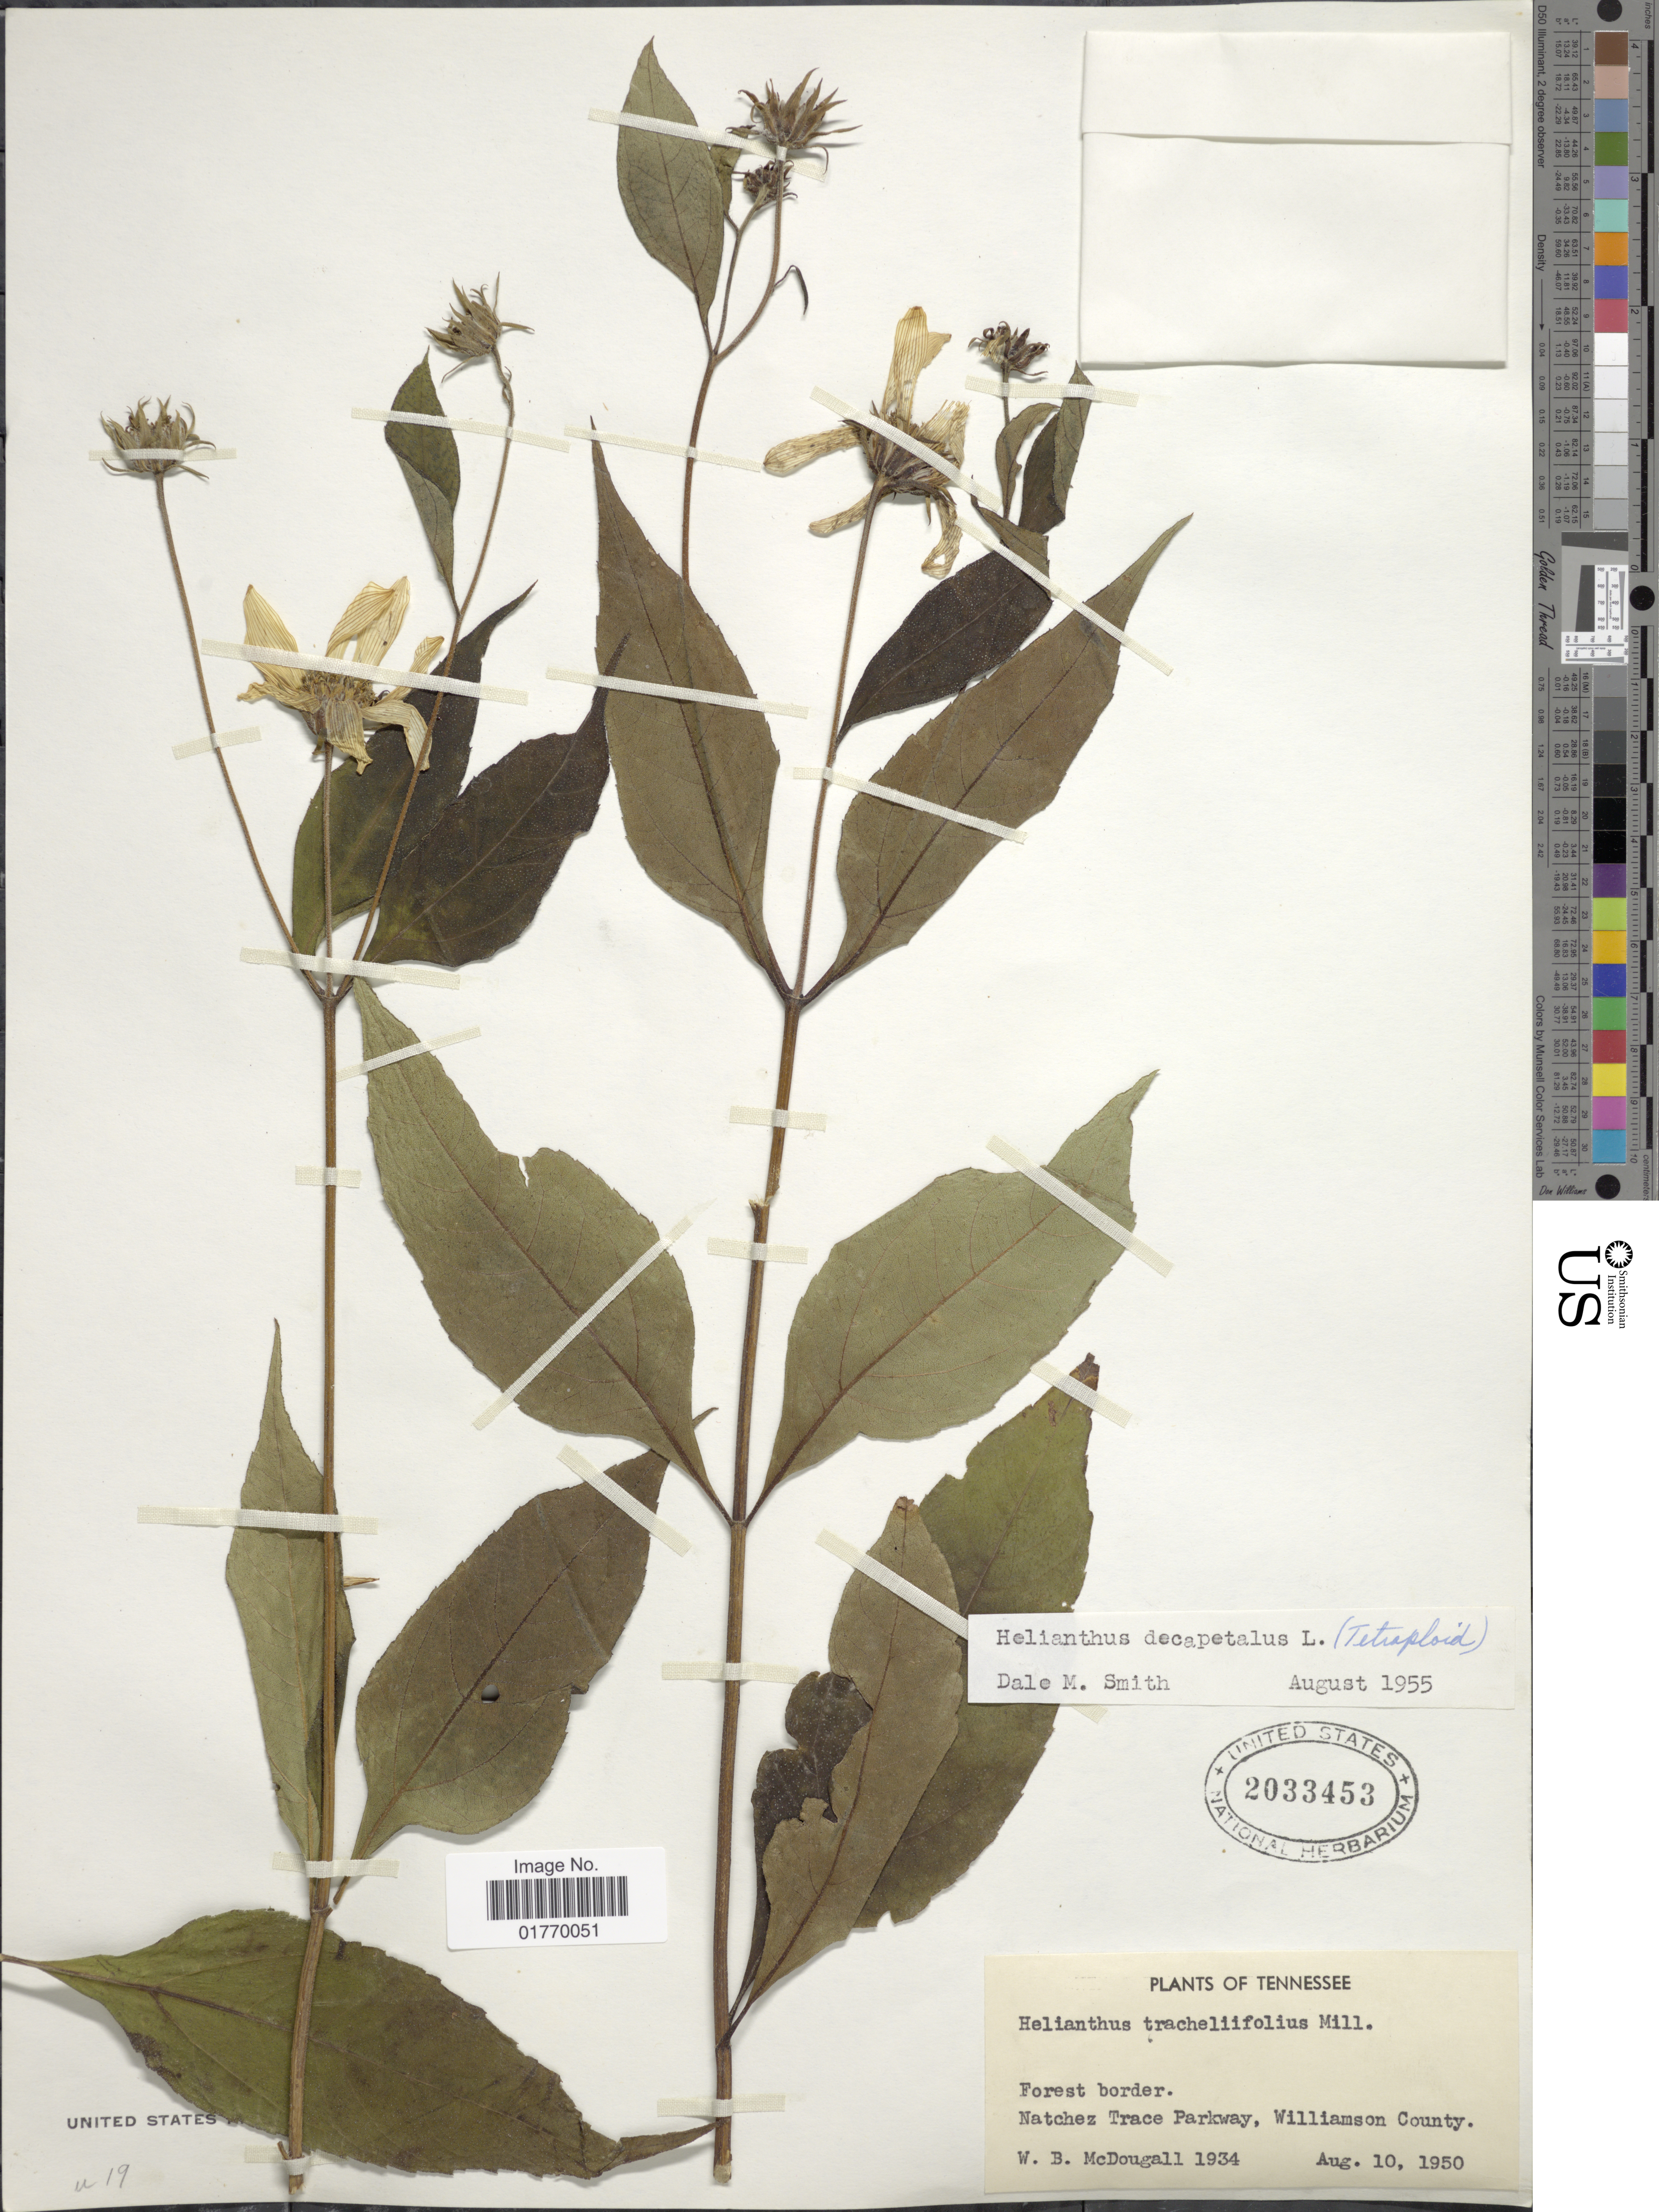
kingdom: Plantae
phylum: Tracheophyta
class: Magnoliopsida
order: Asterales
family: Asteraceae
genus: Helianthus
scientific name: Helianthus decapetalus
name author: L.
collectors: W. B. McDougall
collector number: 1934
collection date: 1950-08-10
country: United States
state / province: Tennessee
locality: Forest border, Natchez Trace Parkway, Williamson County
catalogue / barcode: US 2033453